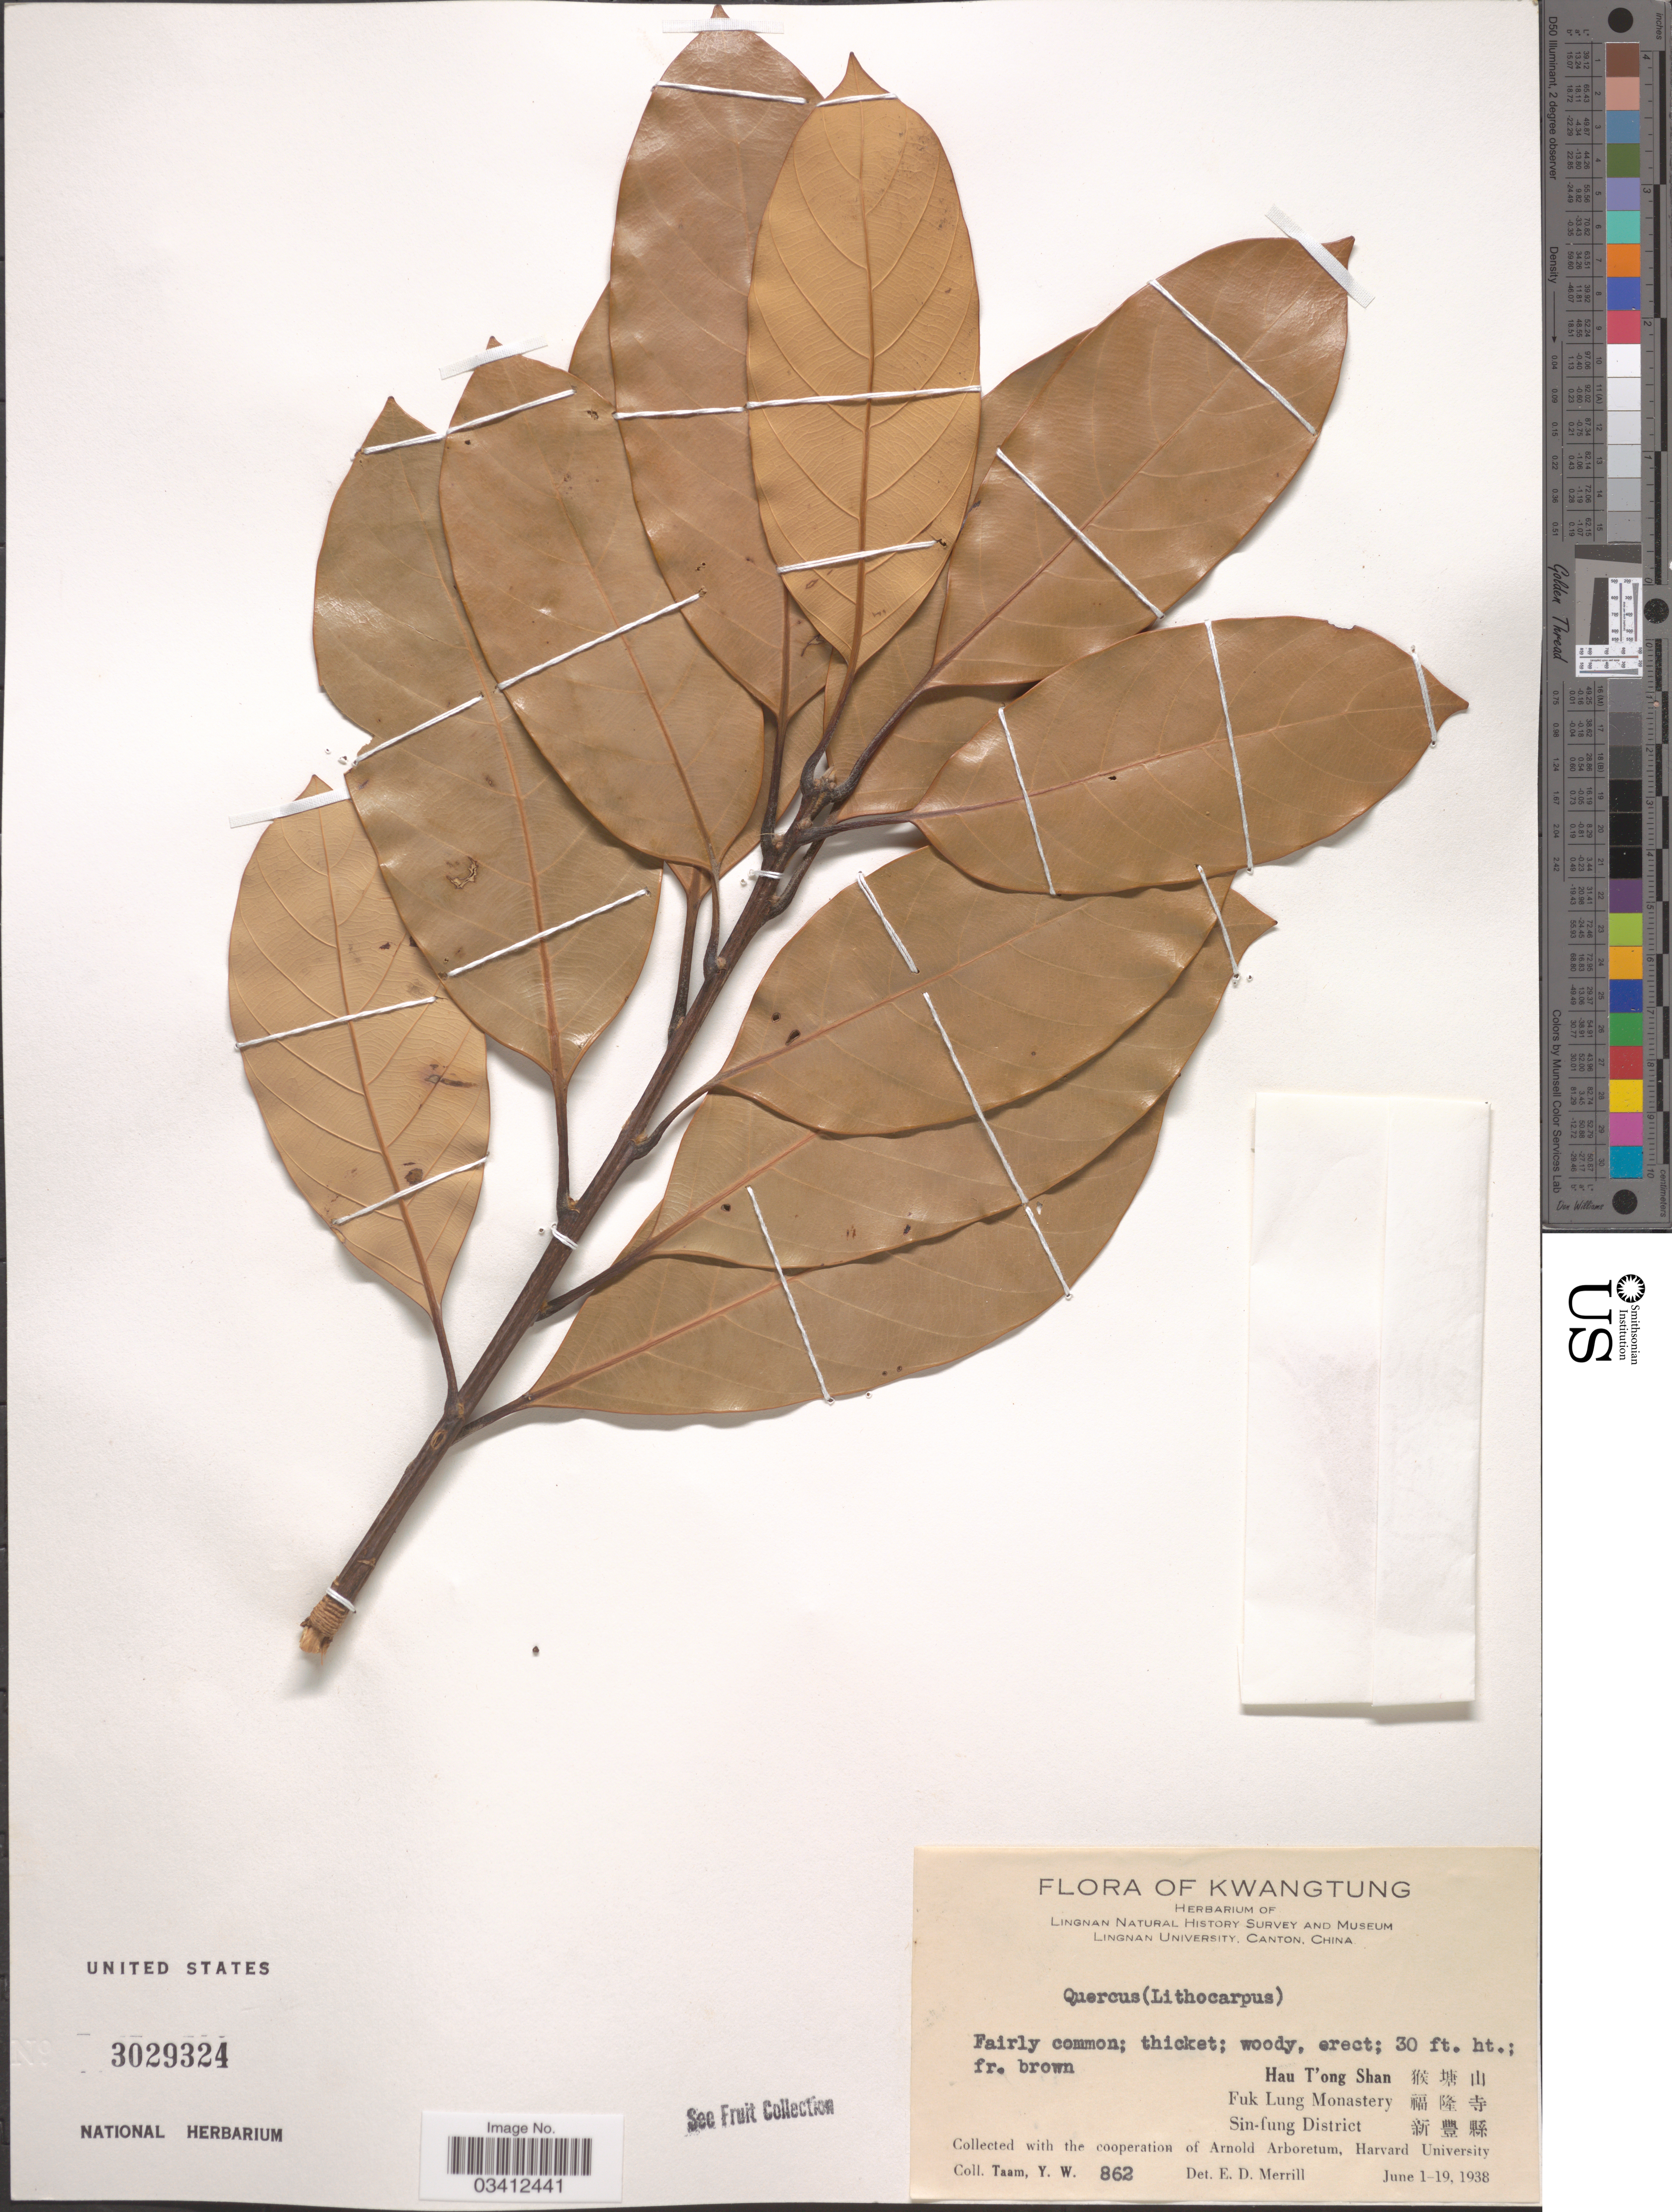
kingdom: Plantae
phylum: Tracheophyta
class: Magnoliopsida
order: Fagales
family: Fagaceae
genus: Quercus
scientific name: Quercus sp.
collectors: Y. W. Taam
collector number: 862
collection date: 1938-06-01/1938-06-19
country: China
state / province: Guangdong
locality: Kwangtung. Hau T'ong Shan X. Fuk Lung Monastery X. Sin-fung District X.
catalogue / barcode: US 3029324